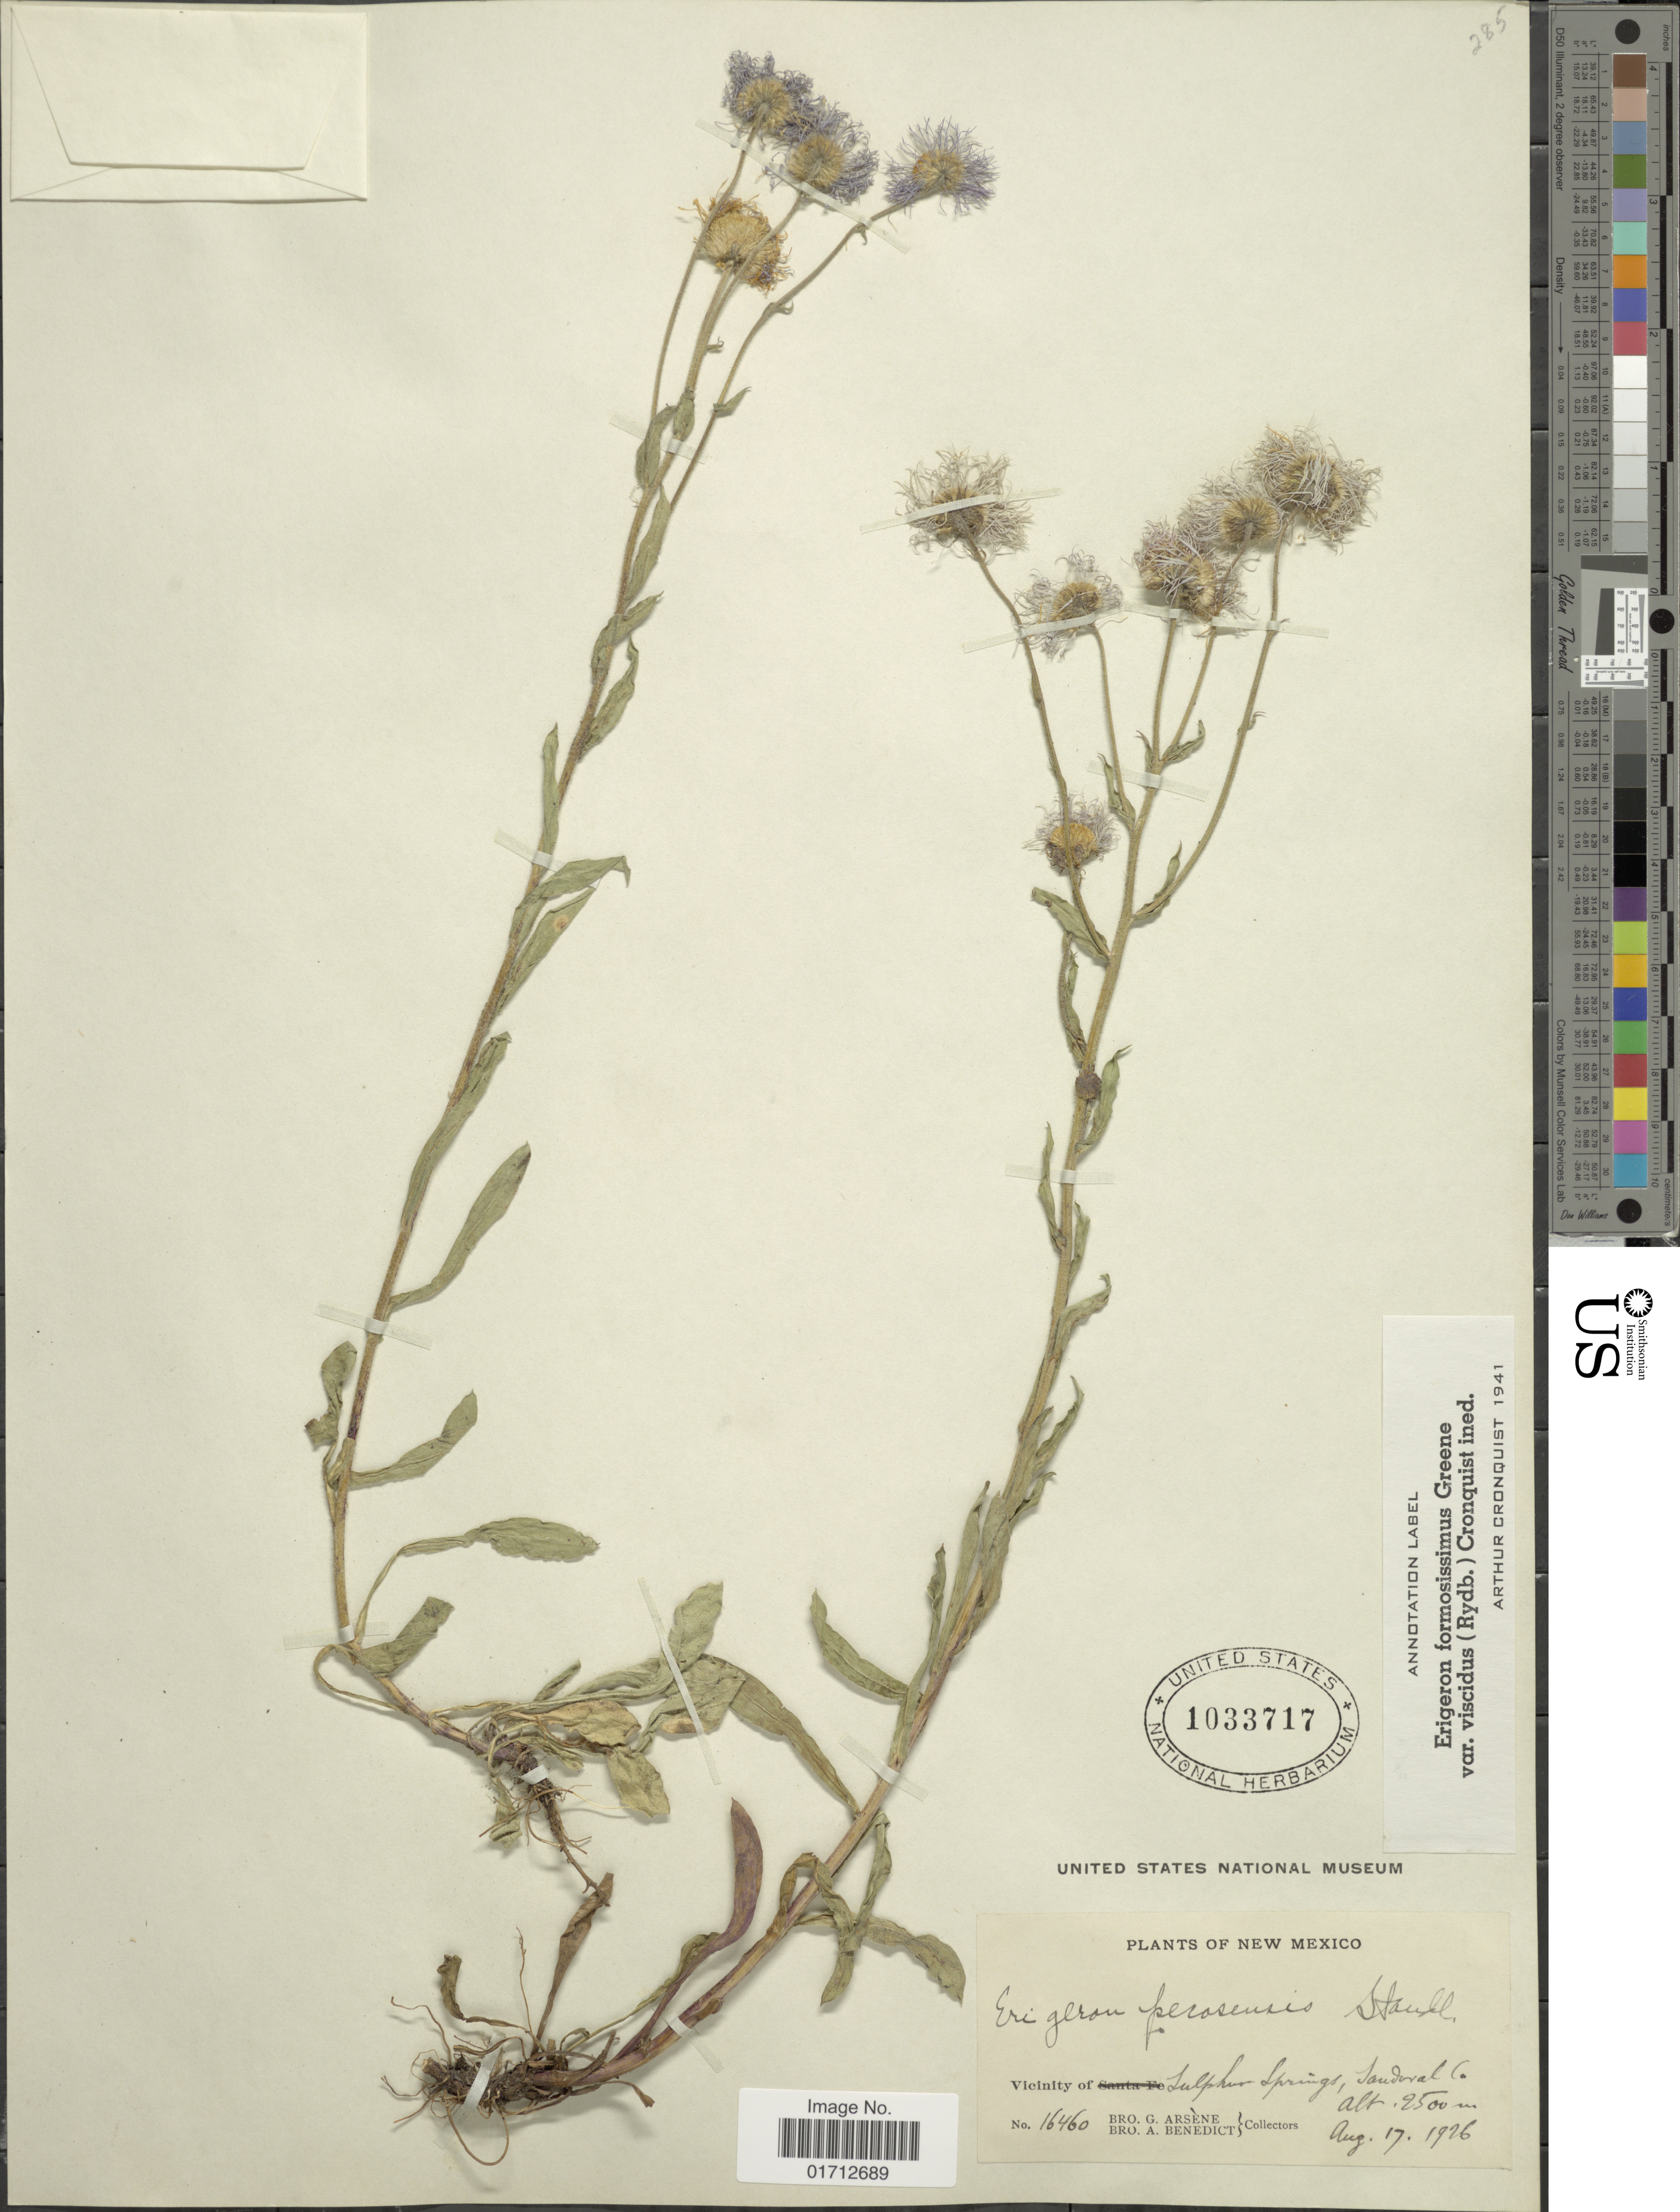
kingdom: Plantae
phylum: Tracheophyta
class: Magnoliopsida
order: Asterales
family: Asteraceae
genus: Erigeron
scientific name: Erigeron formosissimus var. viscidus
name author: (Rydb.) Cronq.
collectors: Bro. G. Arsène & Bro. Benedict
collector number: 16460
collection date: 1926-08-17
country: United States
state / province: New Mexico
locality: Vicinity Julphun Springs, Sandoral Co.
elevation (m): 2500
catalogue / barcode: US 1033717